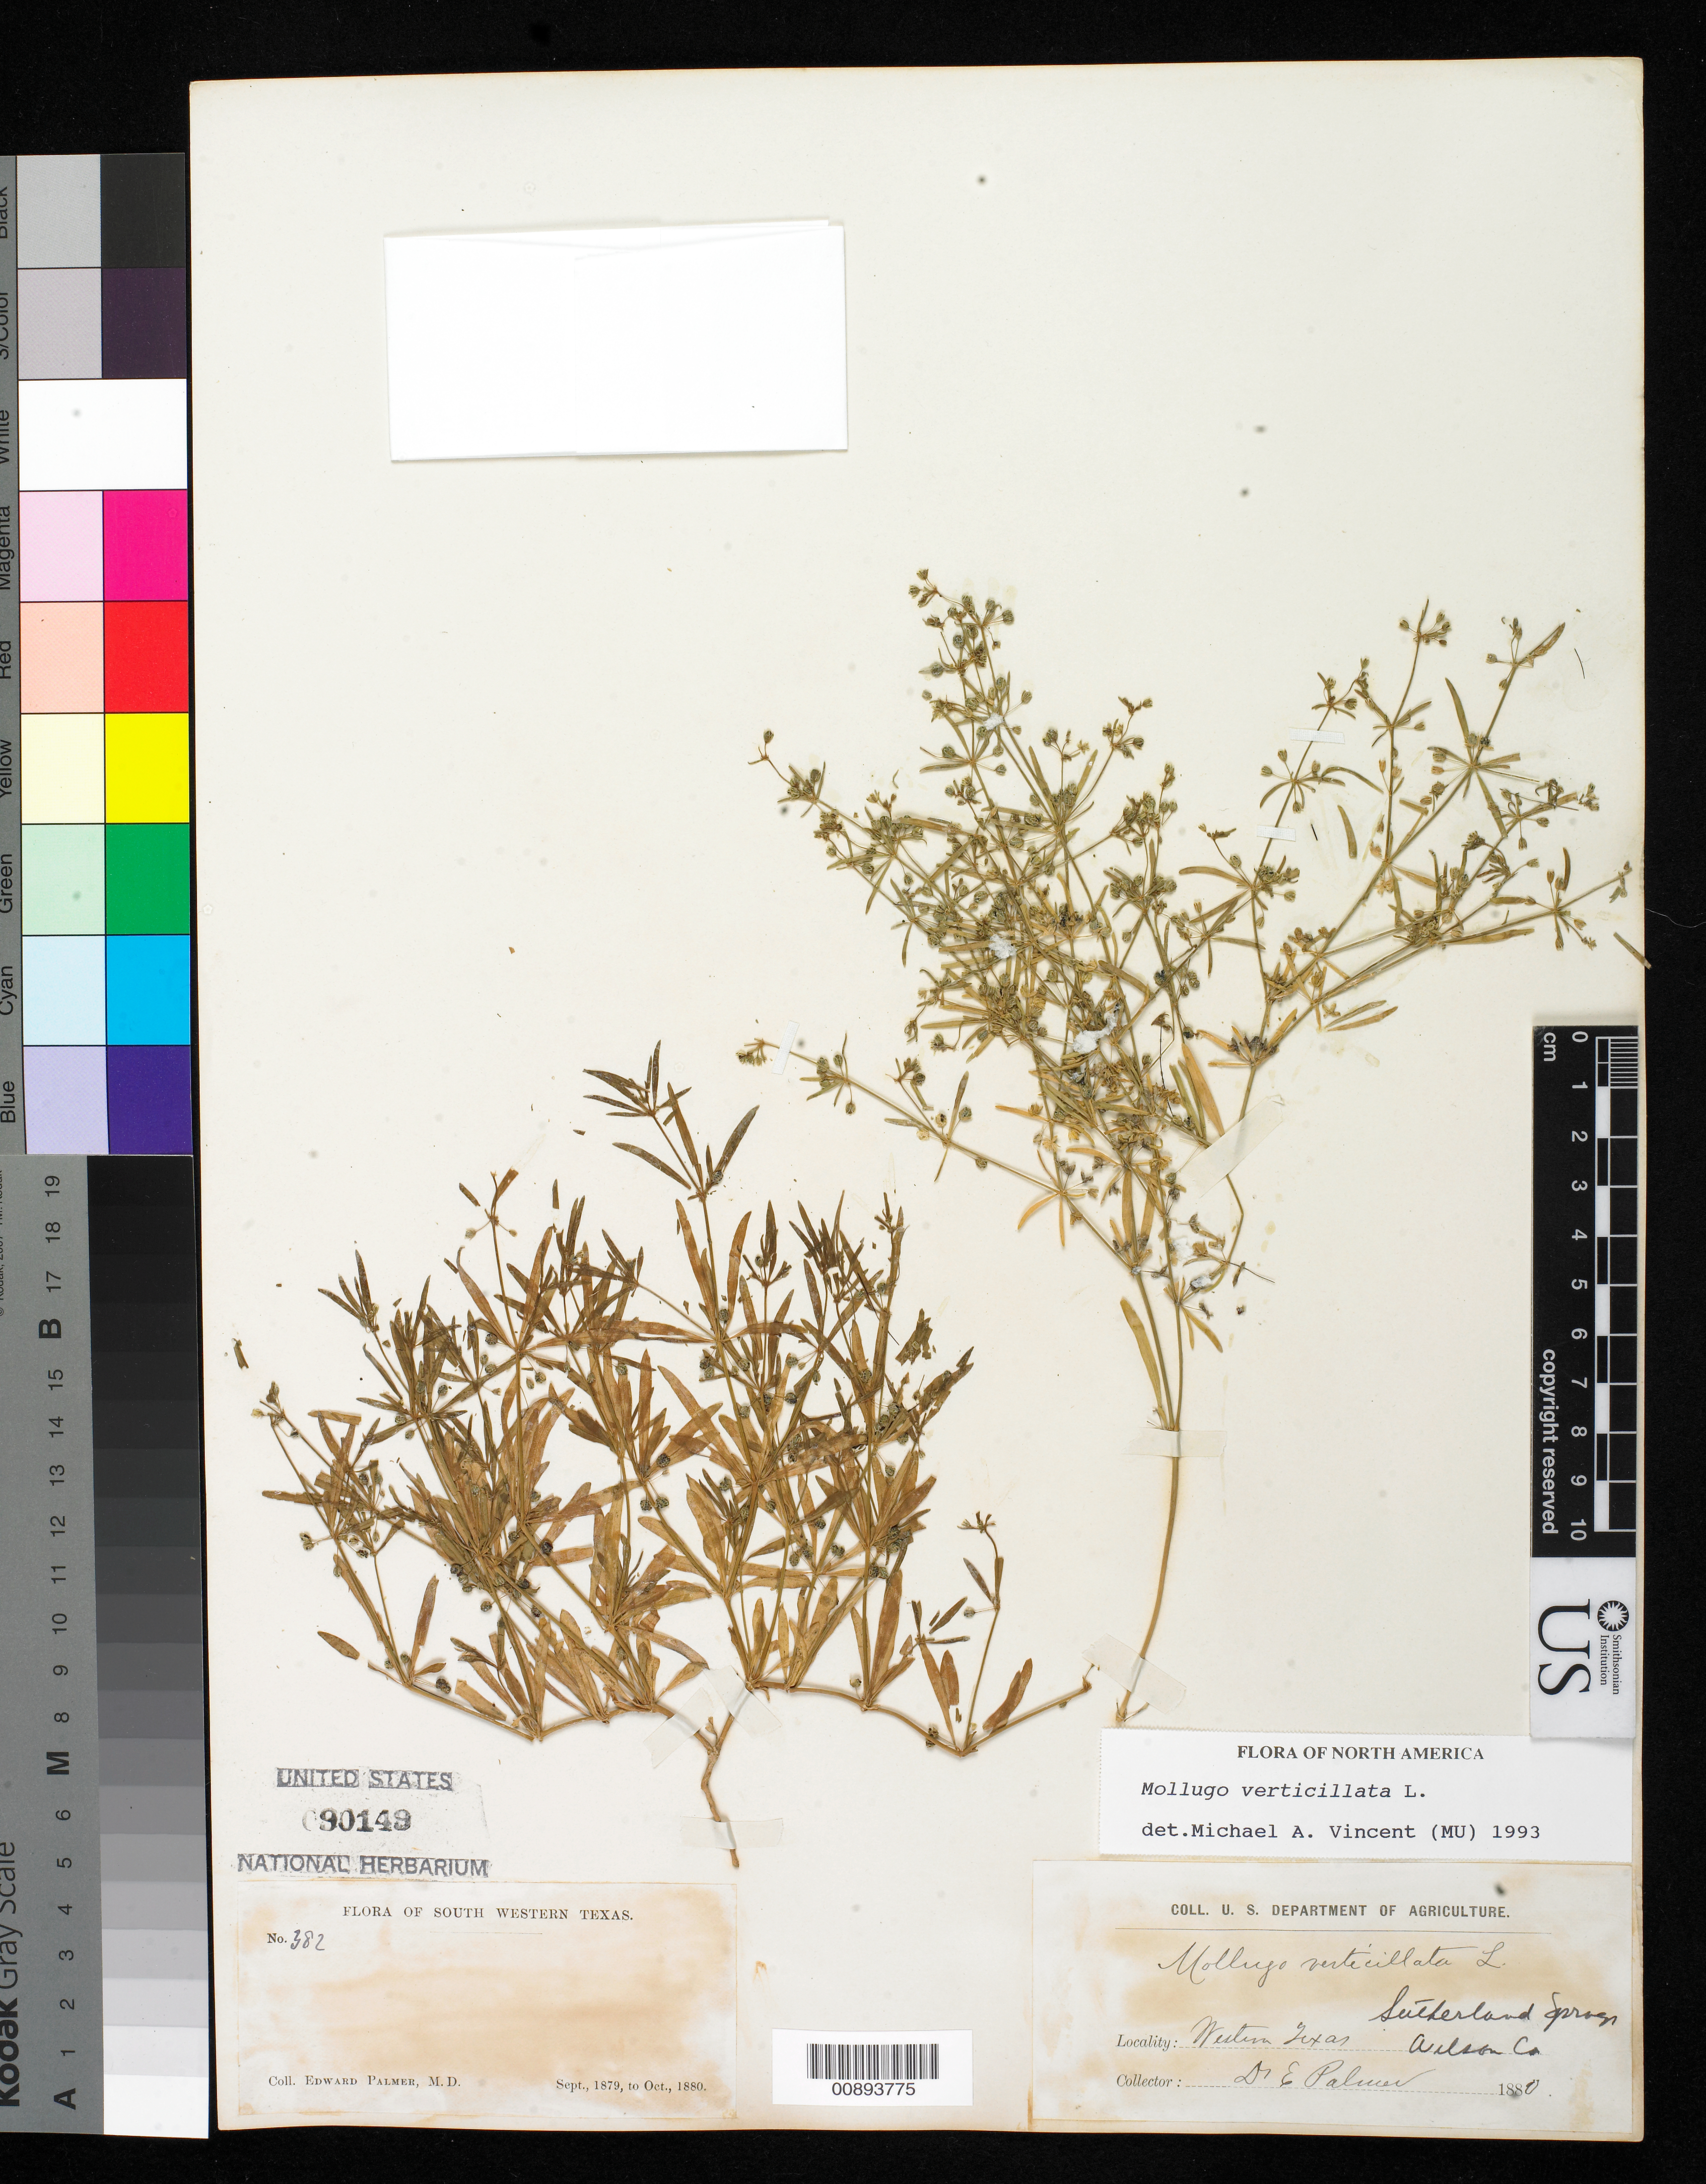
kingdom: Plantae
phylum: Tracheophyta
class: Magnoliopsida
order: Caryophyllales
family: Molluginaceae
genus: Mollugo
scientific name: Mollugo verticillata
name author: L.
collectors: E. Palmer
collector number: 382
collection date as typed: Sep 1879 to -- Oct 1880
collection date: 1879-09/1880-10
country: United States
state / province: Texas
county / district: Wilson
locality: Southerland Springs, Wilson County, Western Texas.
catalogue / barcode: US 90149